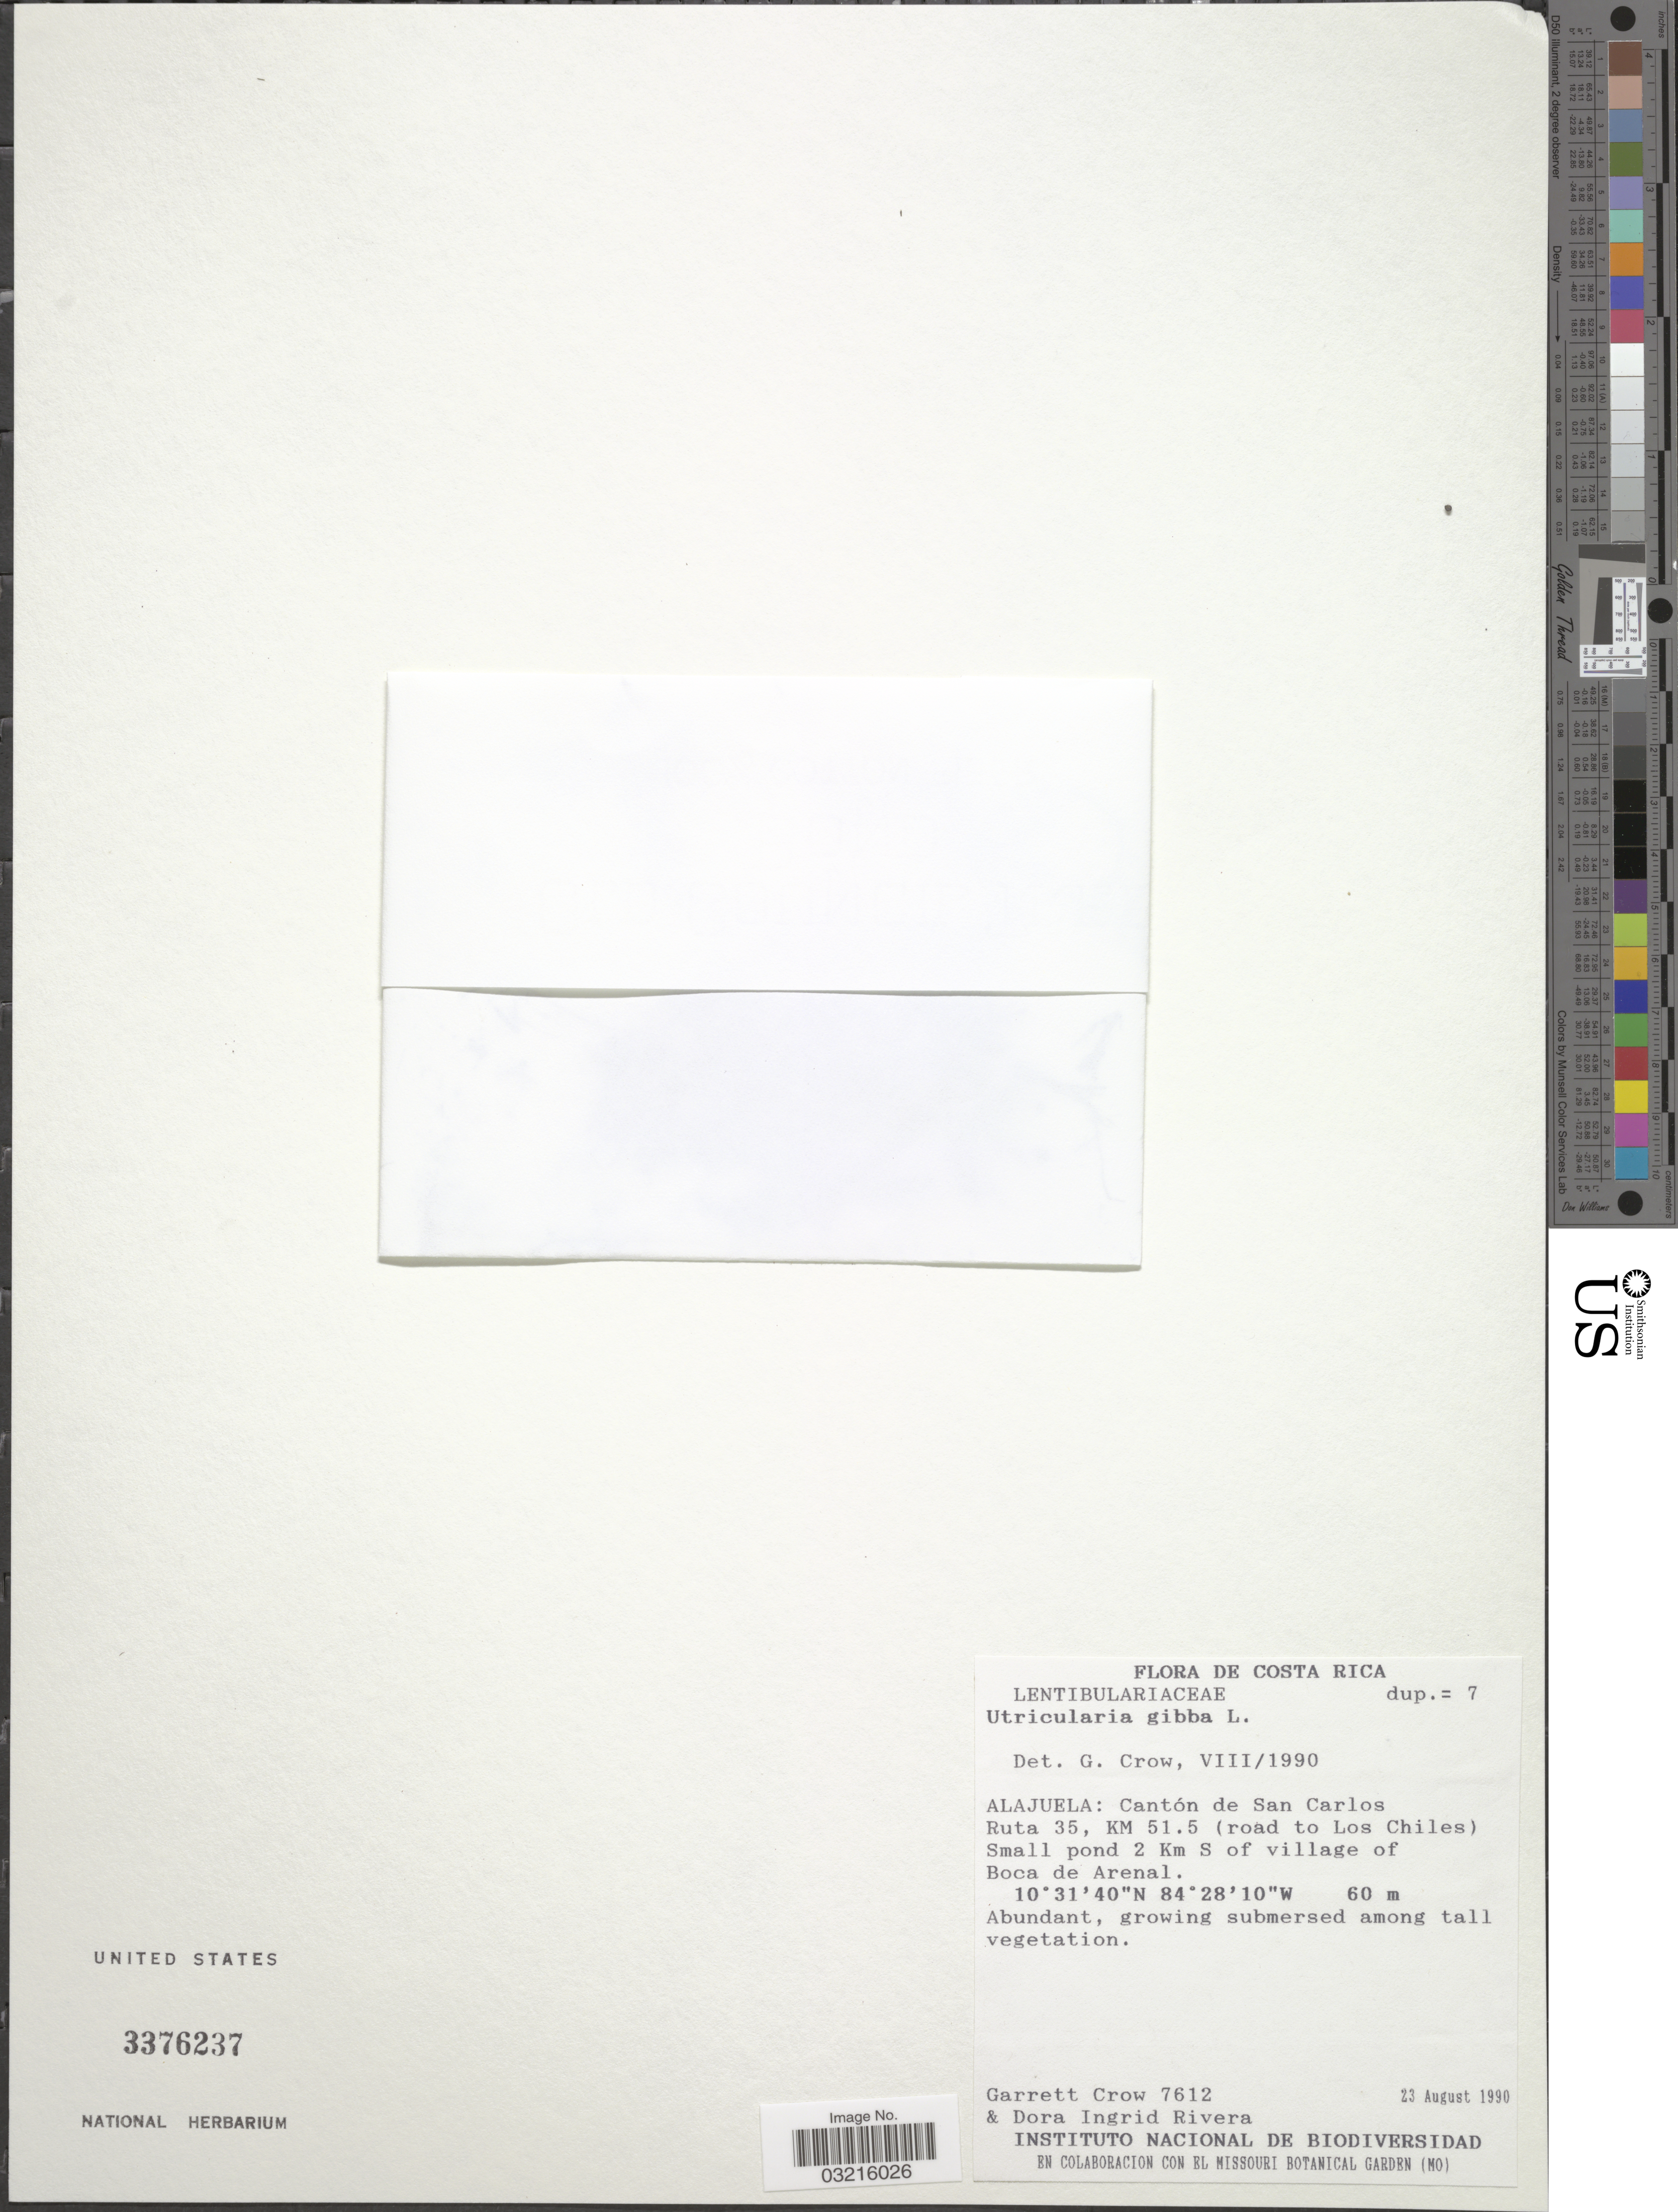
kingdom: Plantae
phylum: Tracheophyta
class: Magnoliopsida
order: Lamiales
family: Lentibulariaceae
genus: Utricularia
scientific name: Utricularia gibba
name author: L.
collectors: G. E. Crow & D. I. Rivera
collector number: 7612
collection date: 1990-08-23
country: Costa Rica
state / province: Alajuela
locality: Cantón de San Carlos Ruta 35, KM 51.5 (road to Los Chiles), Small pond 2 Km S of village of Boca de Arenal.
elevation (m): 60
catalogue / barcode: US 3376237